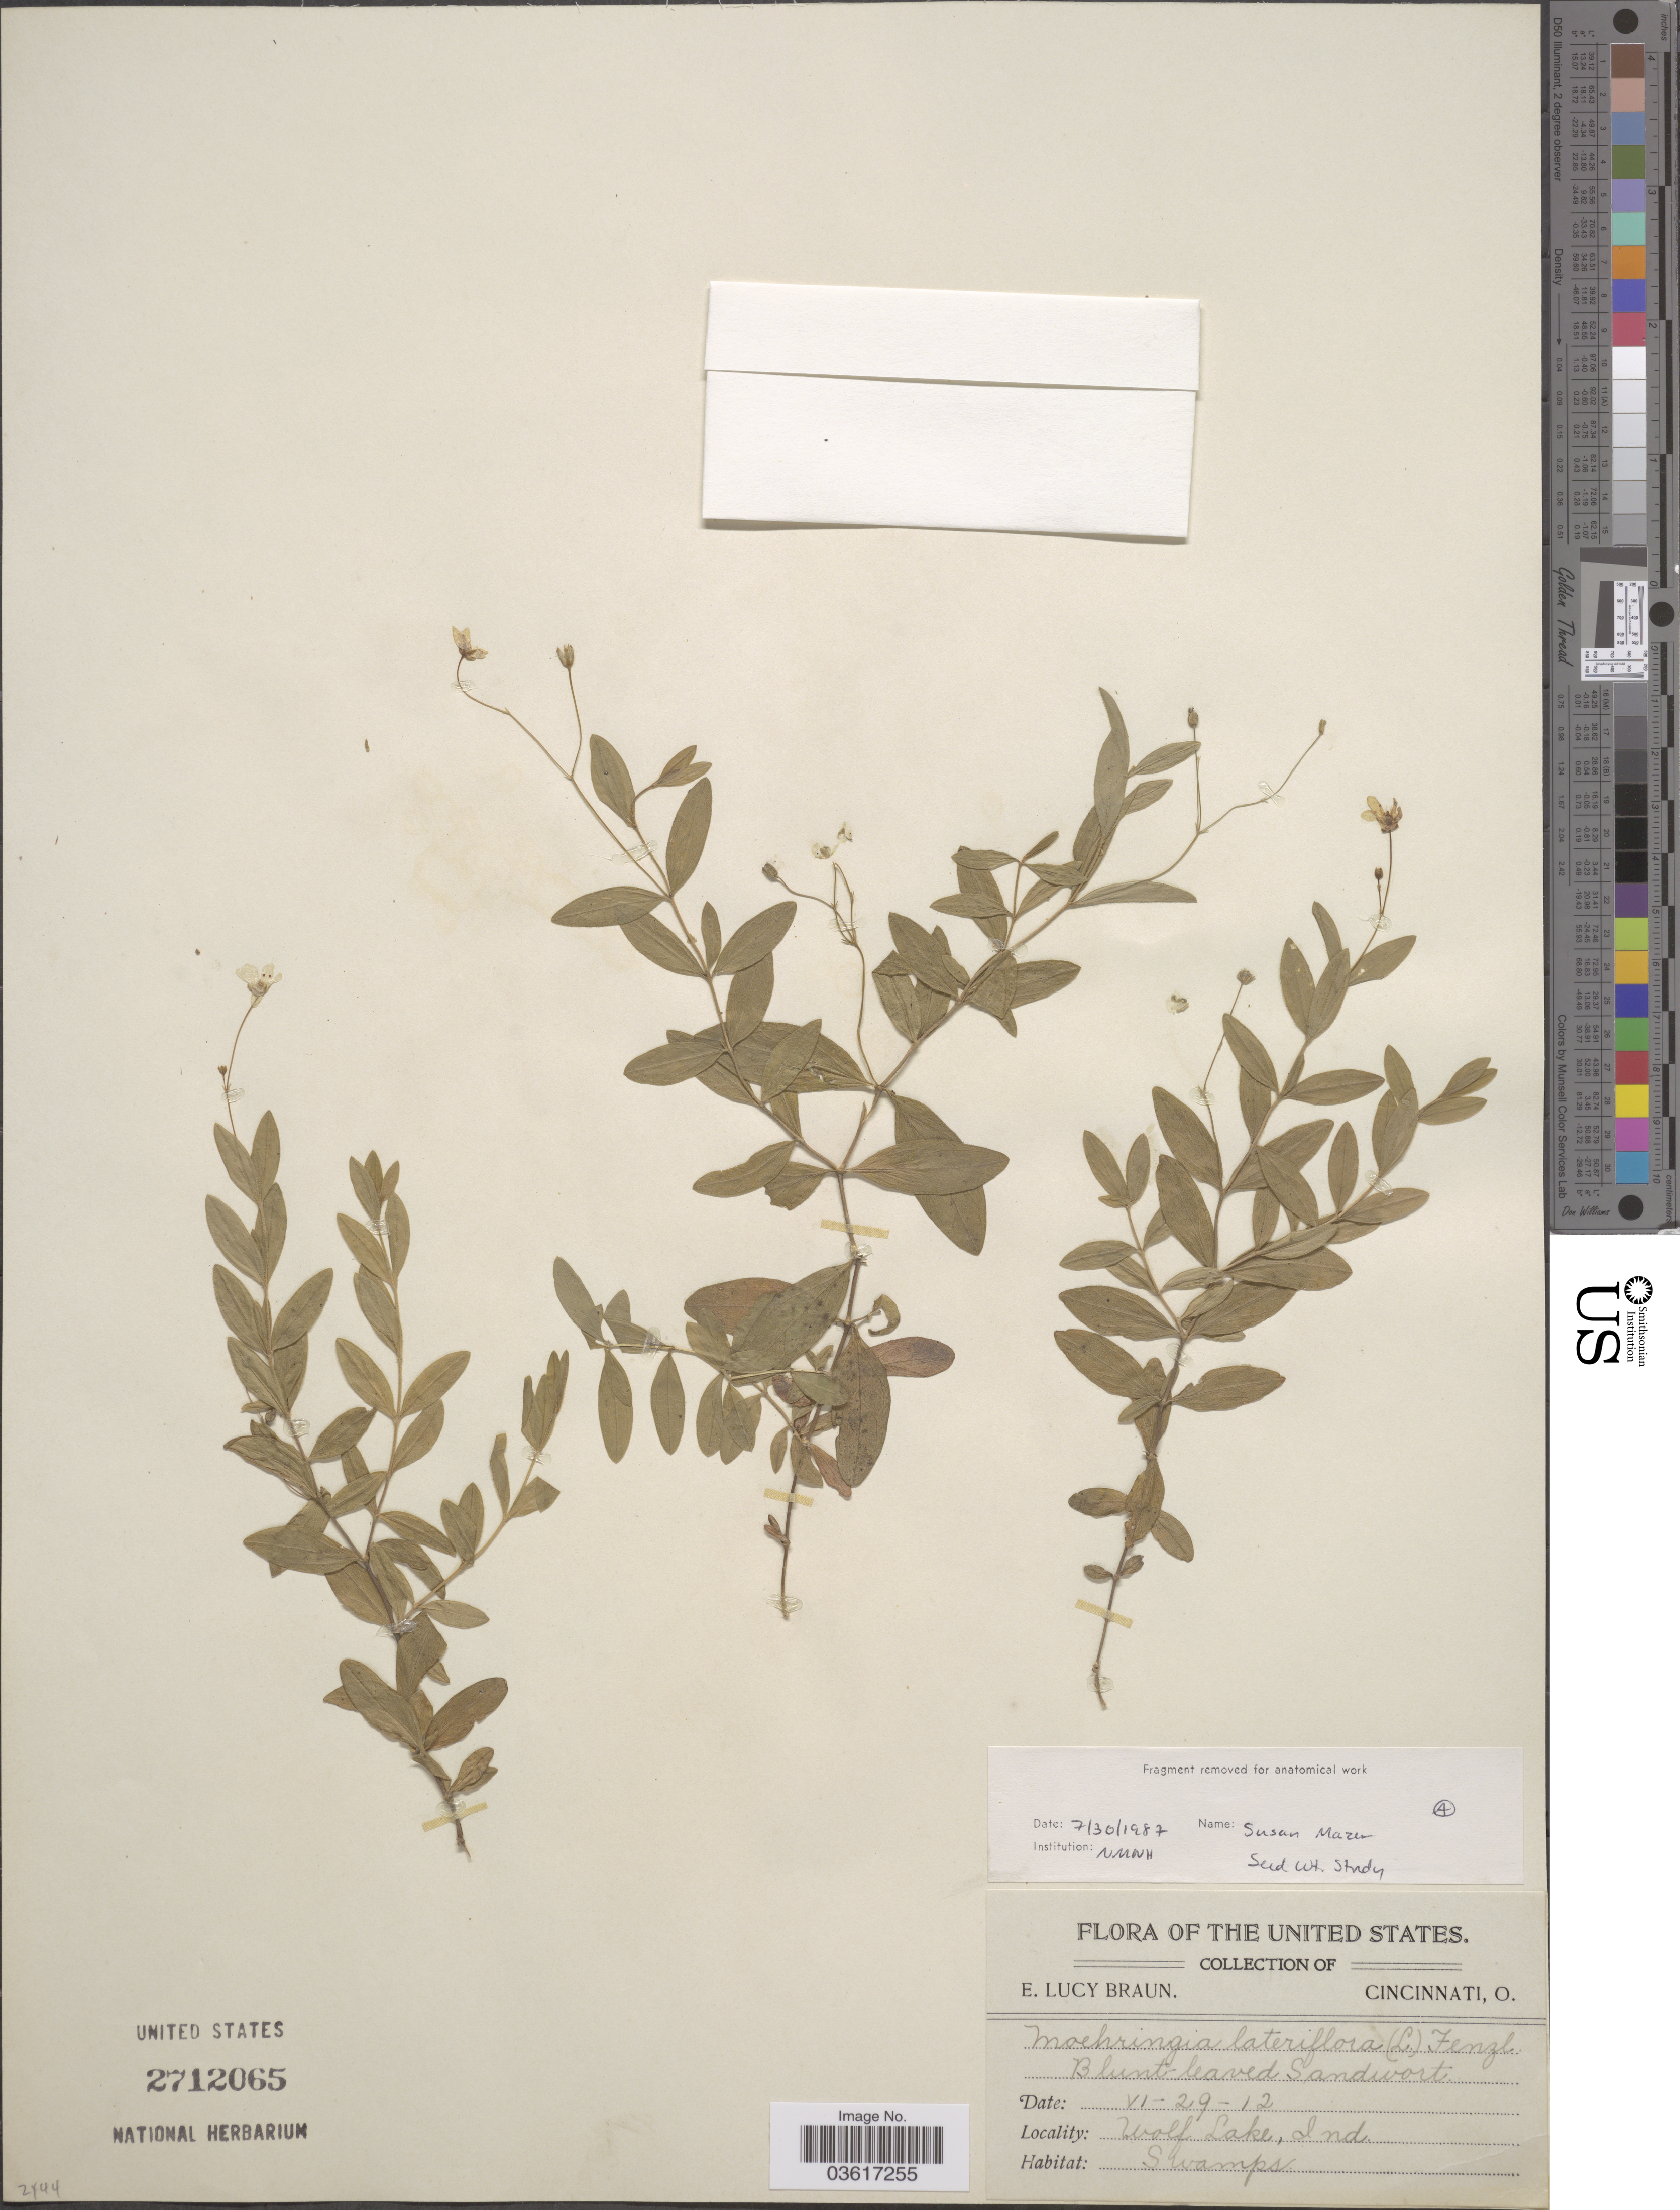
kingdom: Plantae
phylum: Tracheophyta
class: Magnoliopsida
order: Caryophyllales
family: Caryophyllaceae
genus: Moehringia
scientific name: Moehringia lateriflora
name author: (L.) Fenzl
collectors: E. L. Braun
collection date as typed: Transcribed d/m/y: 29/6/12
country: United States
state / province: Indiana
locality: Wolf Lake.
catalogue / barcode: US 2712065